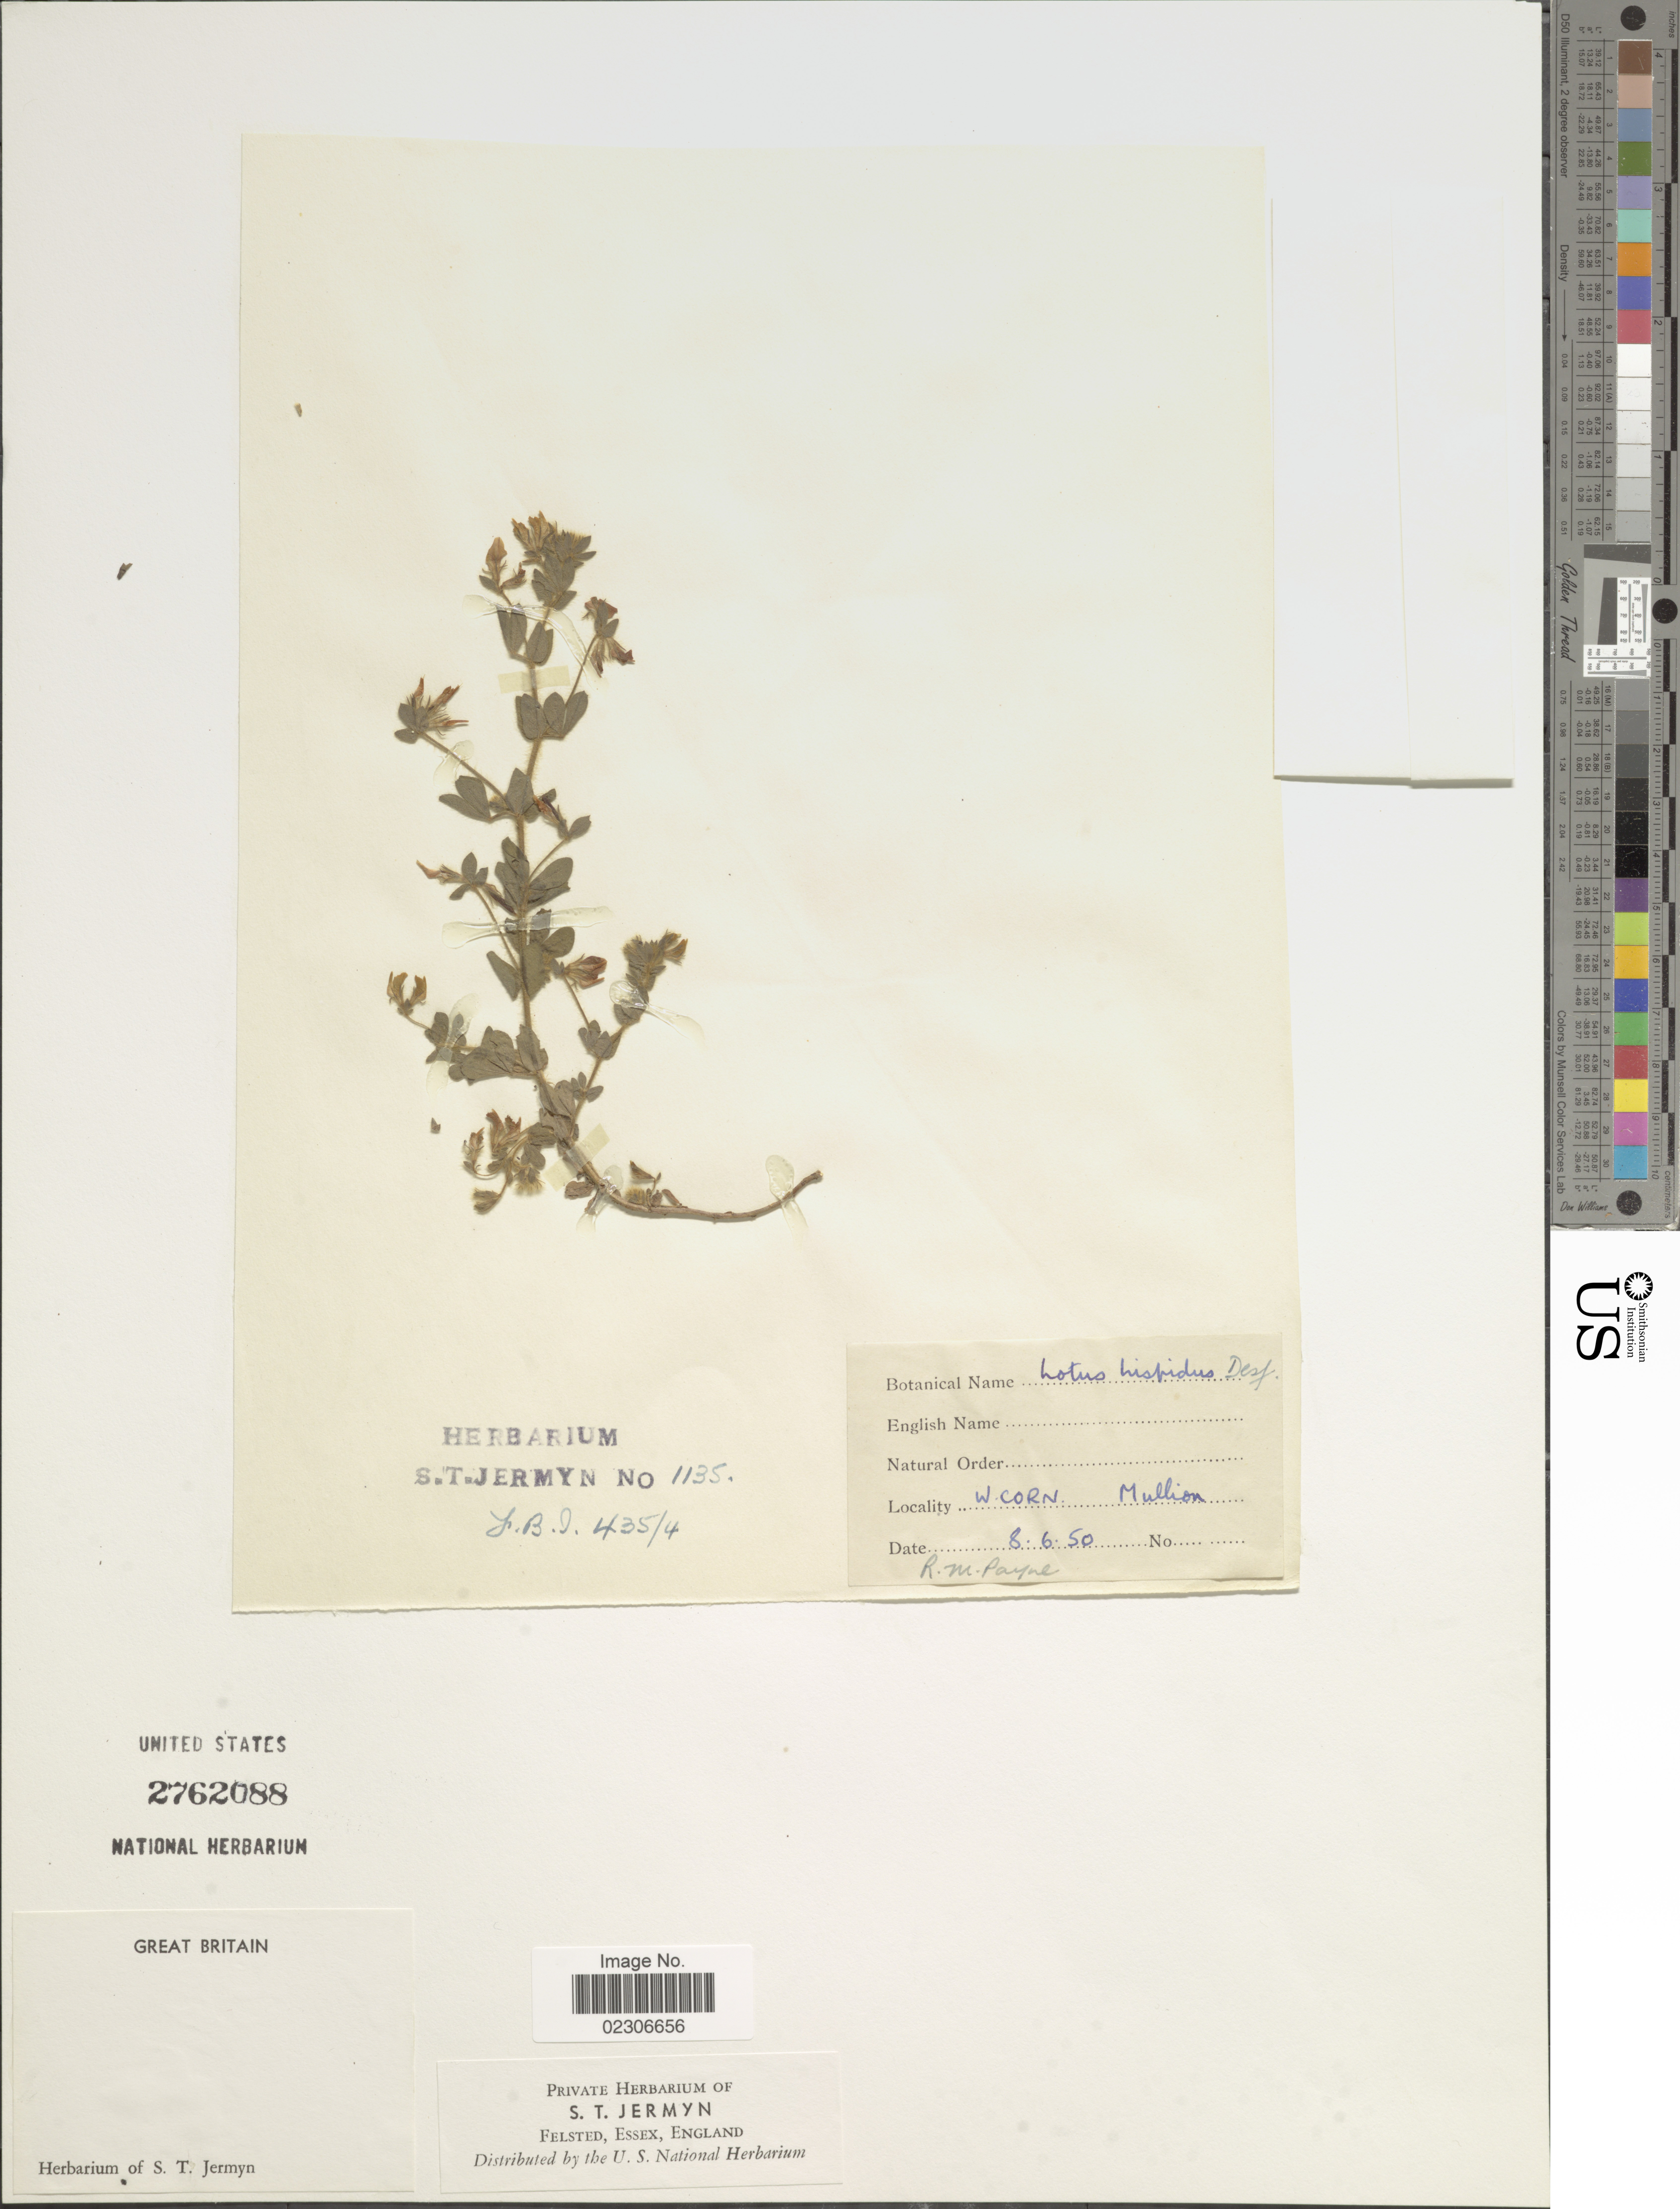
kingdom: Plantae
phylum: Tracheophyta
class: Magnoliopsida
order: Fabales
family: Fabaceae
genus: Lotus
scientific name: Lotus hispidus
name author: DC.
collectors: ex herb. S. T. Jermyn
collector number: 1135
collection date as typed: Transcribed d/m/y: 8/6/50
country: United Kingdom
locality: W. Corn. Mullion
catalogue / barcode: US 2762088